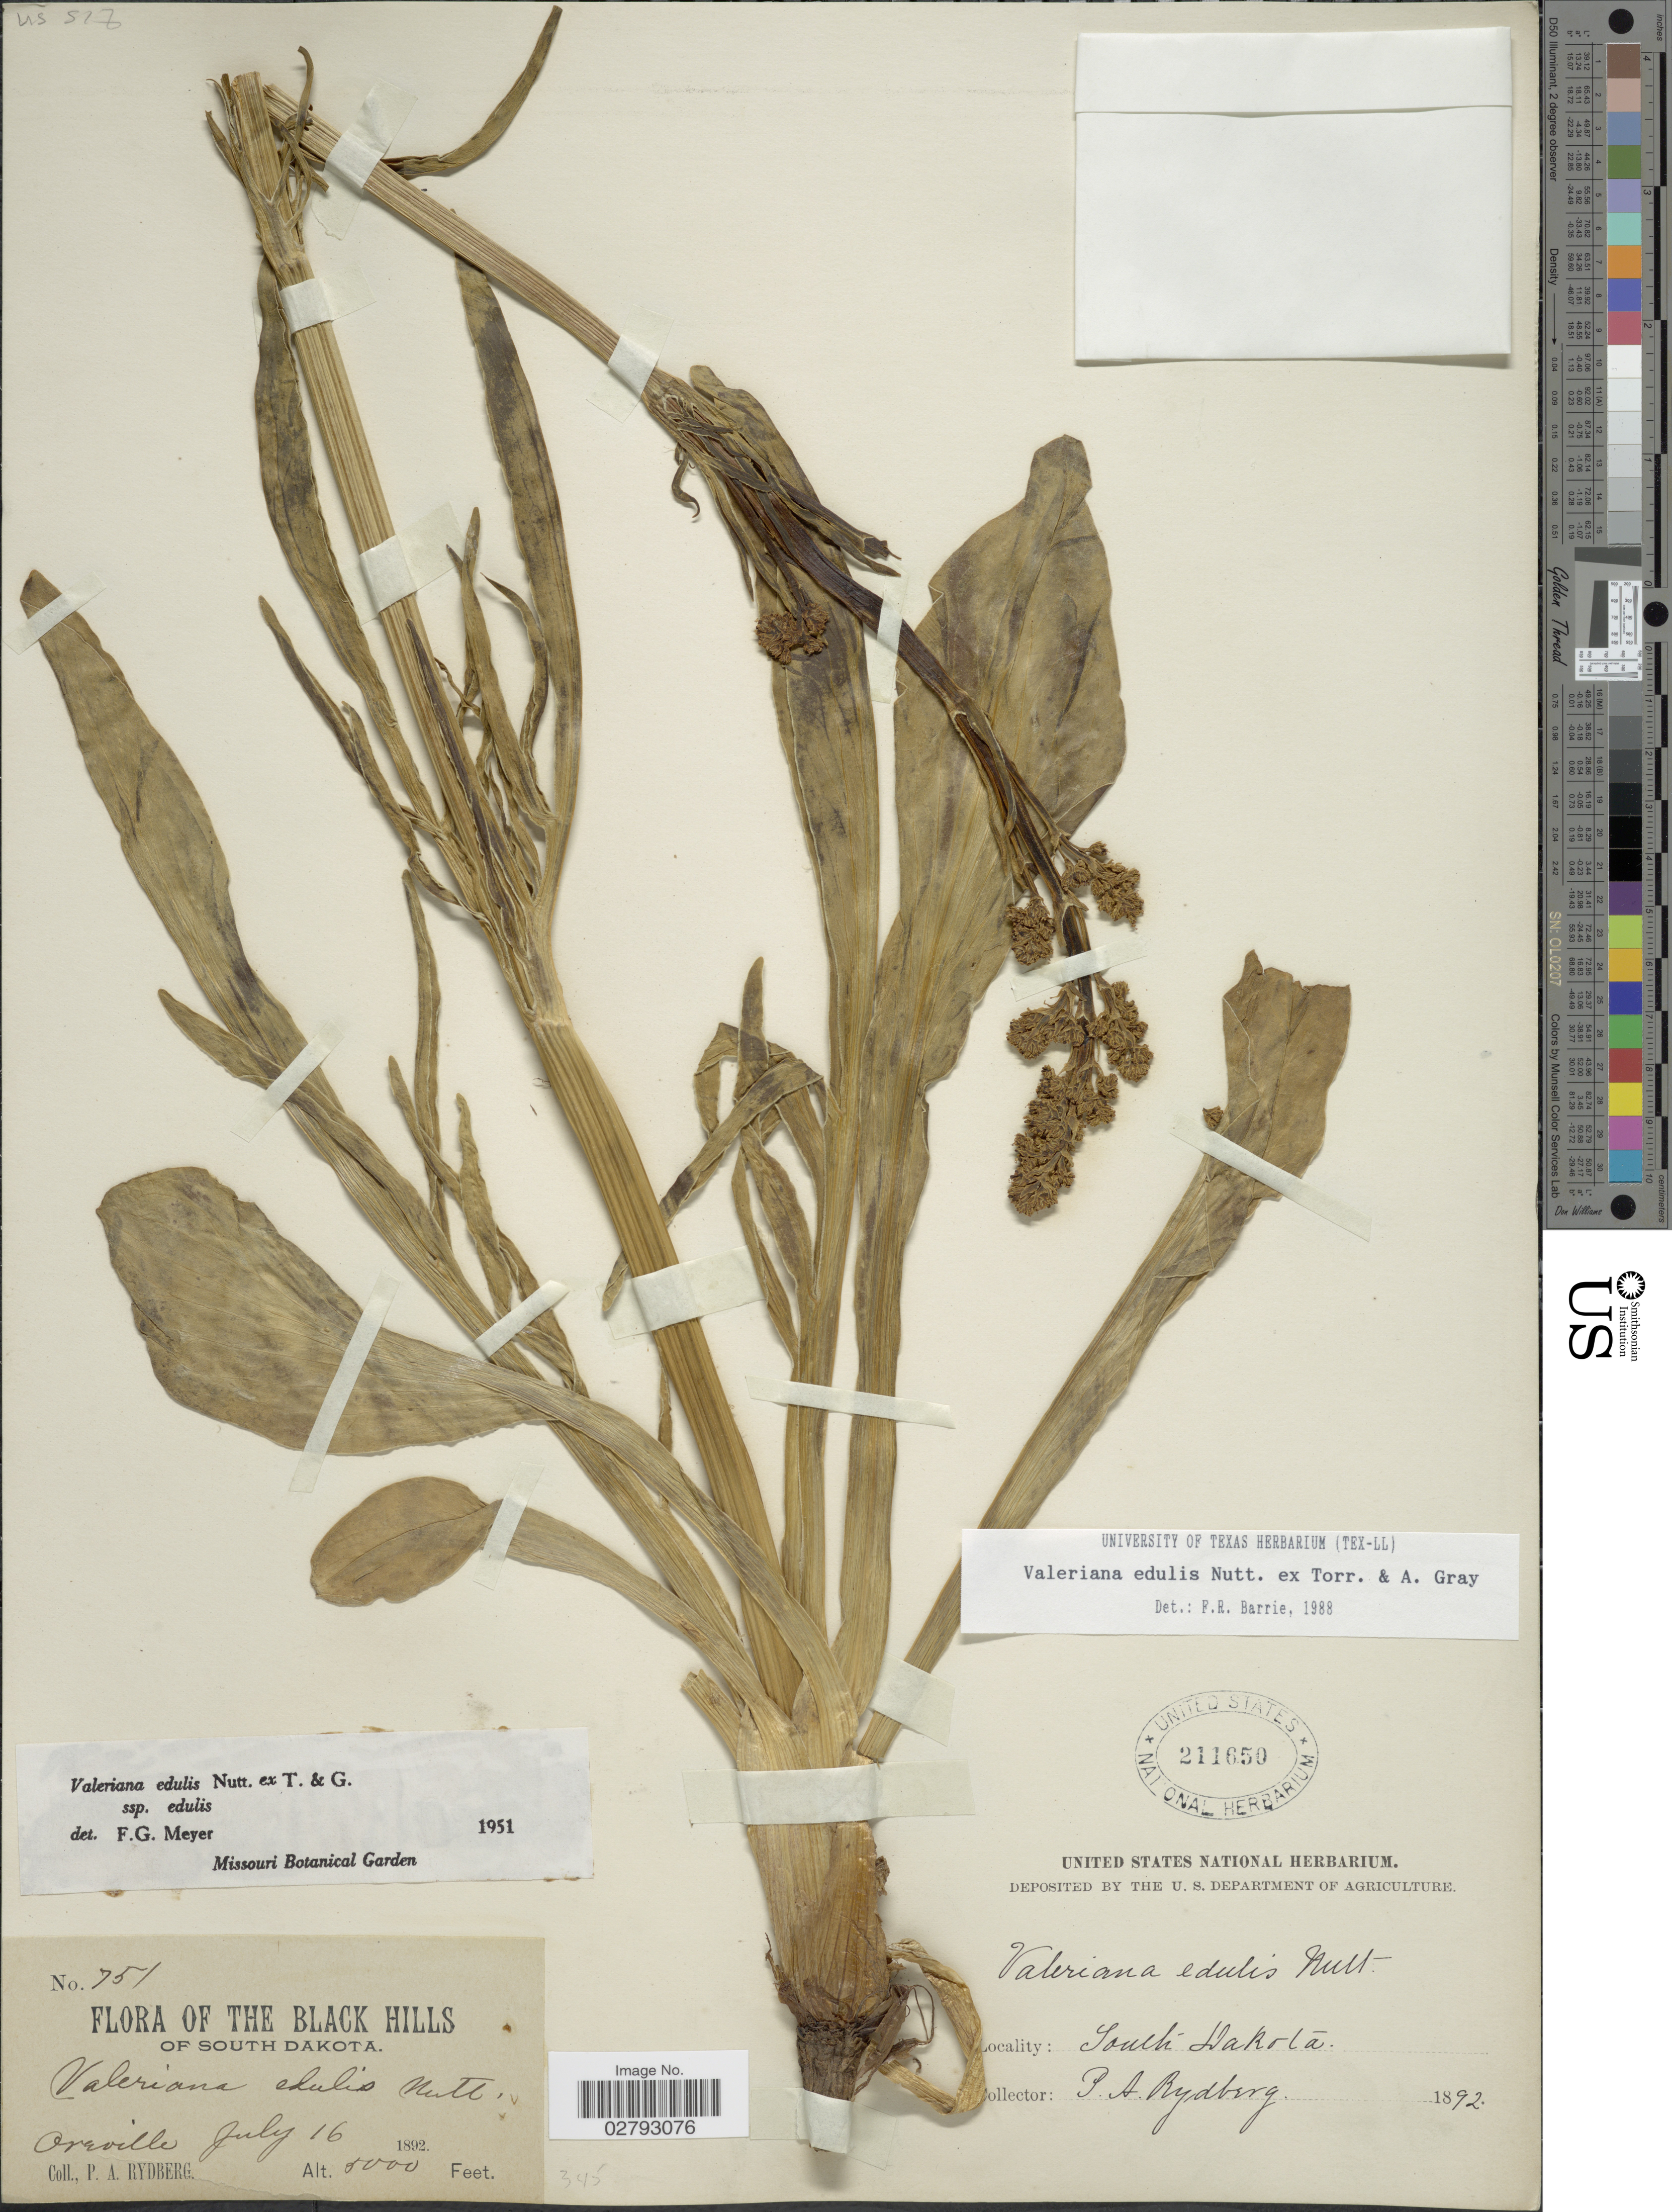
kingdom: Plantae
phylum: Tracheophyta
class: Magnoliopsida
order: Dipsacales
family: Caprifoliaceae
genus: Valeriana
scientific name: Valeriana edulis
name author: Nutt.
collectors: P. A. Rydberg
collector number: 751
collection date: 1892-07-16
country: United States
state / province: South Dakota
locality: Black Hills. Oreville.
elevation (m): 1524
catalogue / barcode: US 211650